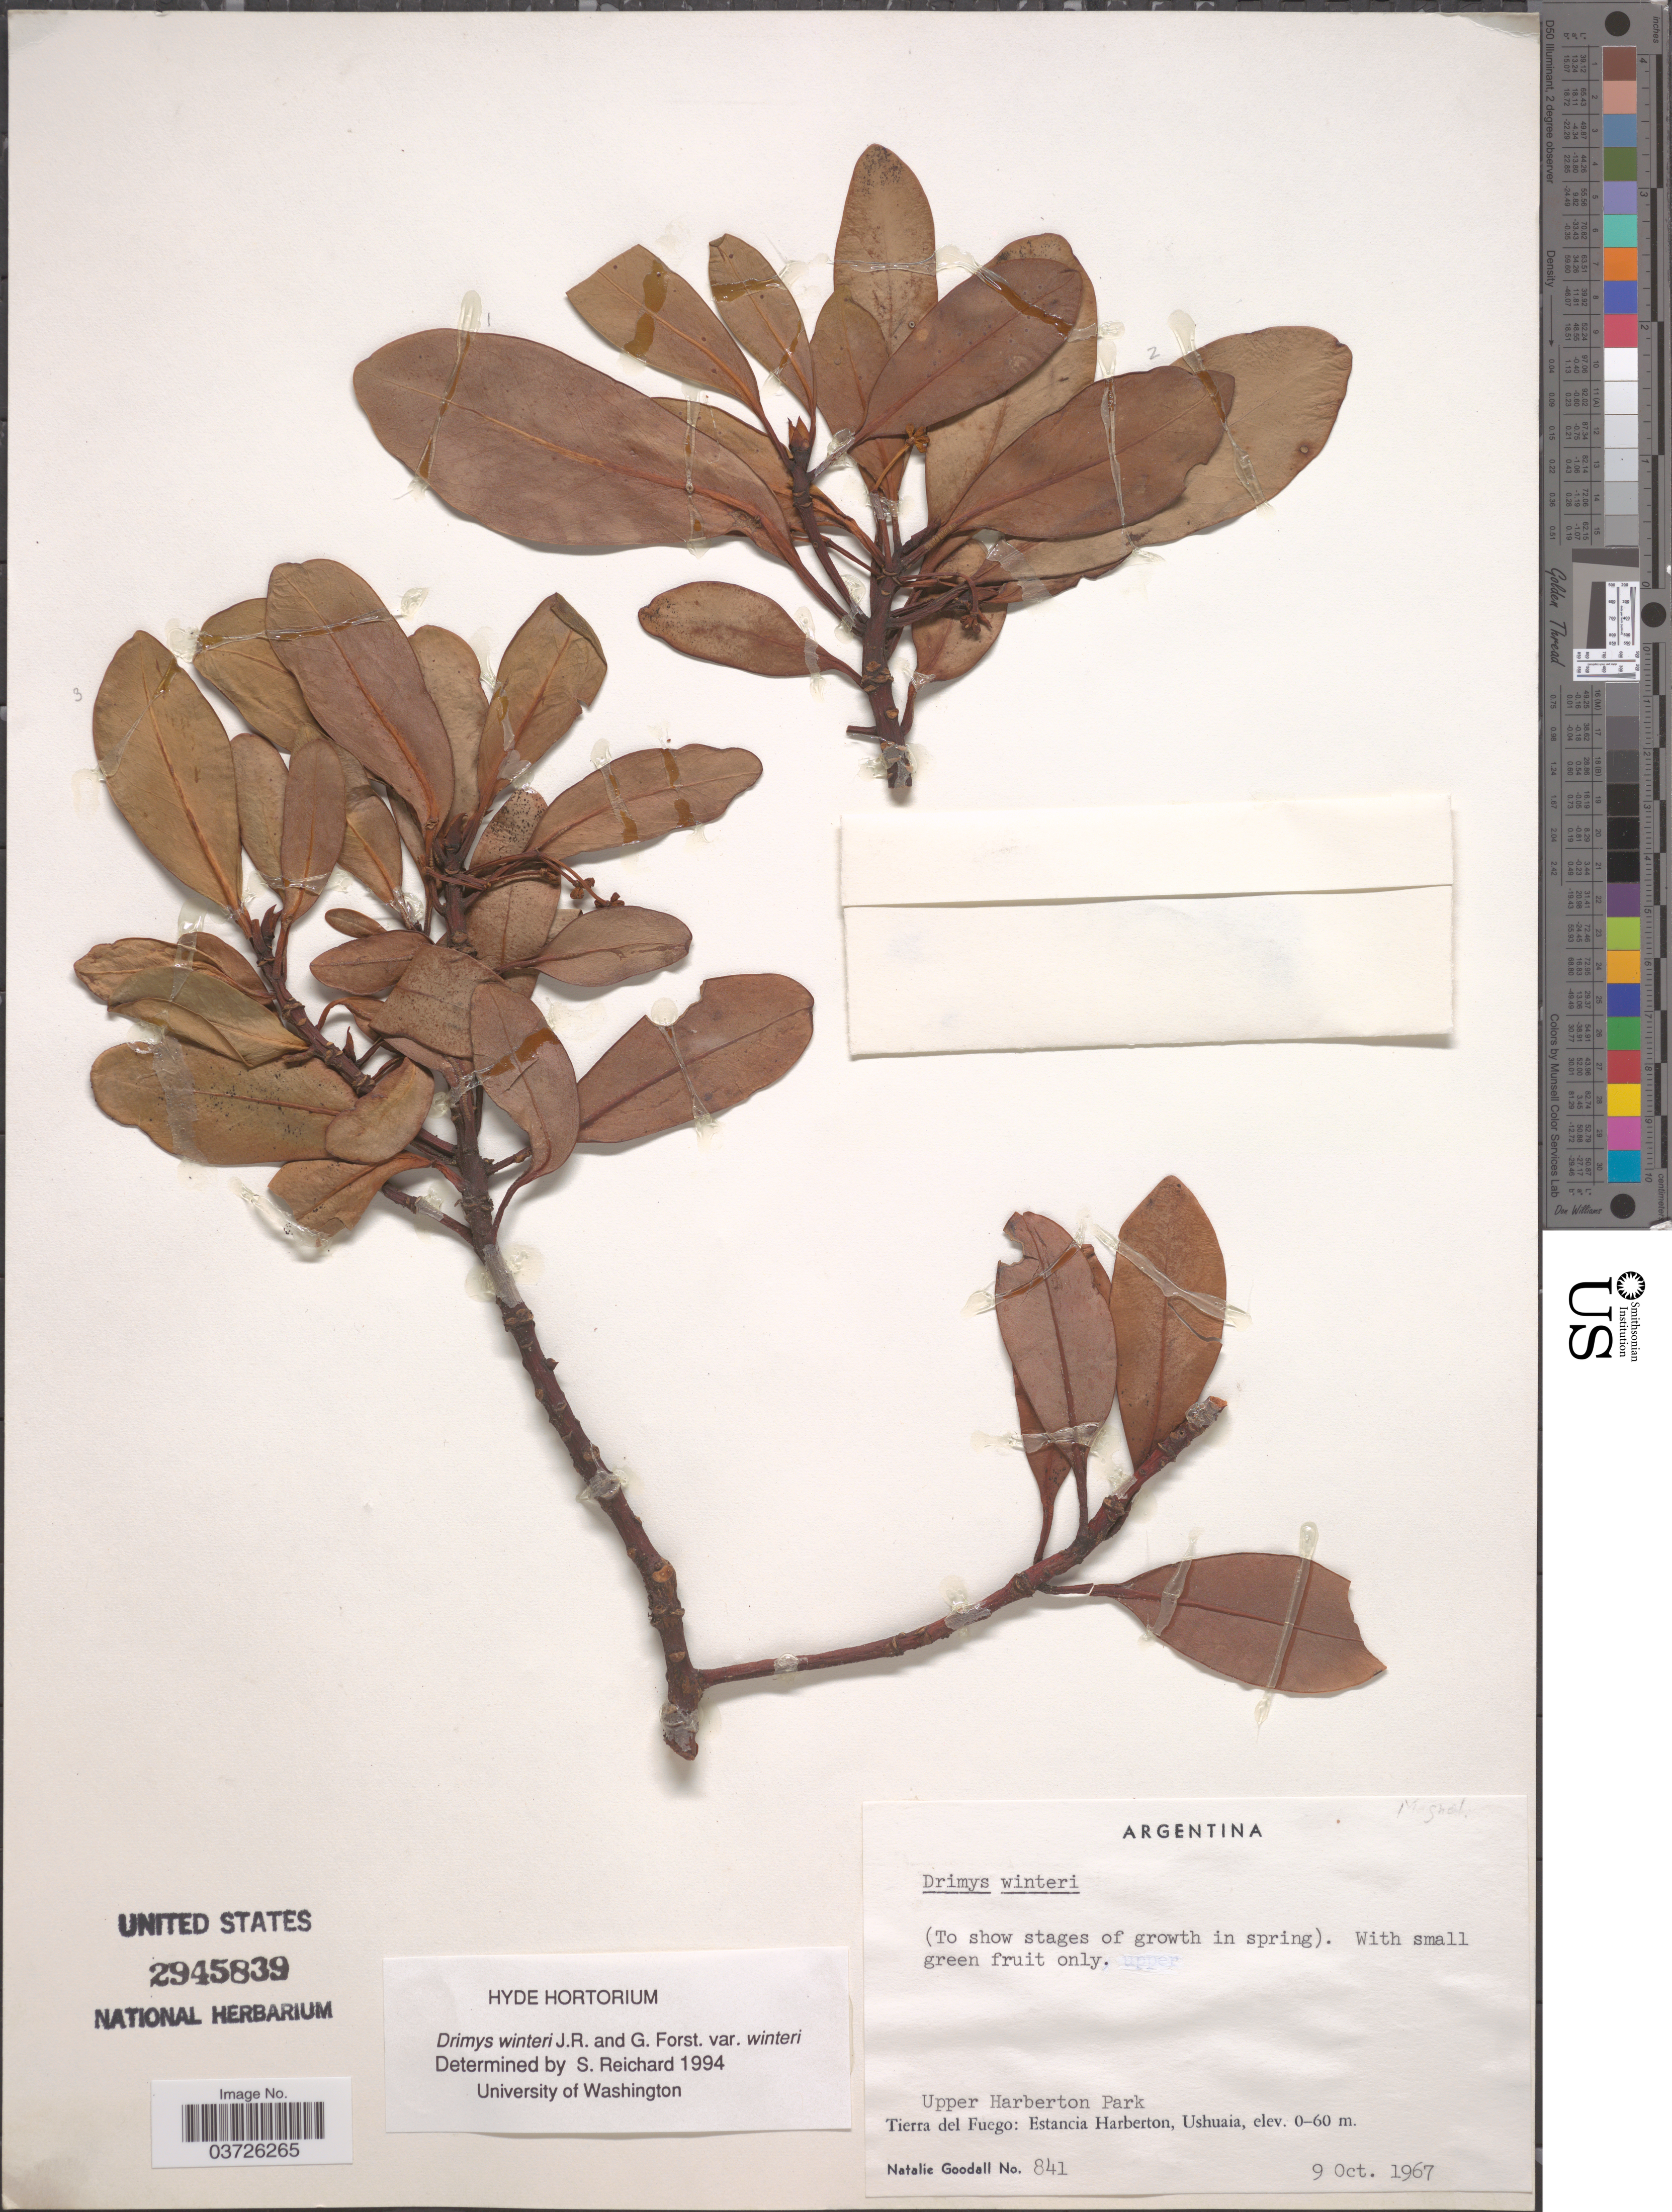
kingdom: Plantae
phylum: Tracheophyta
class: Magnoliopsida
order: Canellales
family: Winteraceae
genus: Drimys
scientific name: Drimys winteri var. winteri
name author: J.R. Forst. & G. Forst.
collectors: N. Goodall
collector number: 841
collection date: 1967-10-09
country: Argentina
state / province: Tierra del Fuego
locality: Upper Harberton Park. Estancia Harberton, Ushuaia.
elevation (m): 0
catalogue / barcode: US 2945839